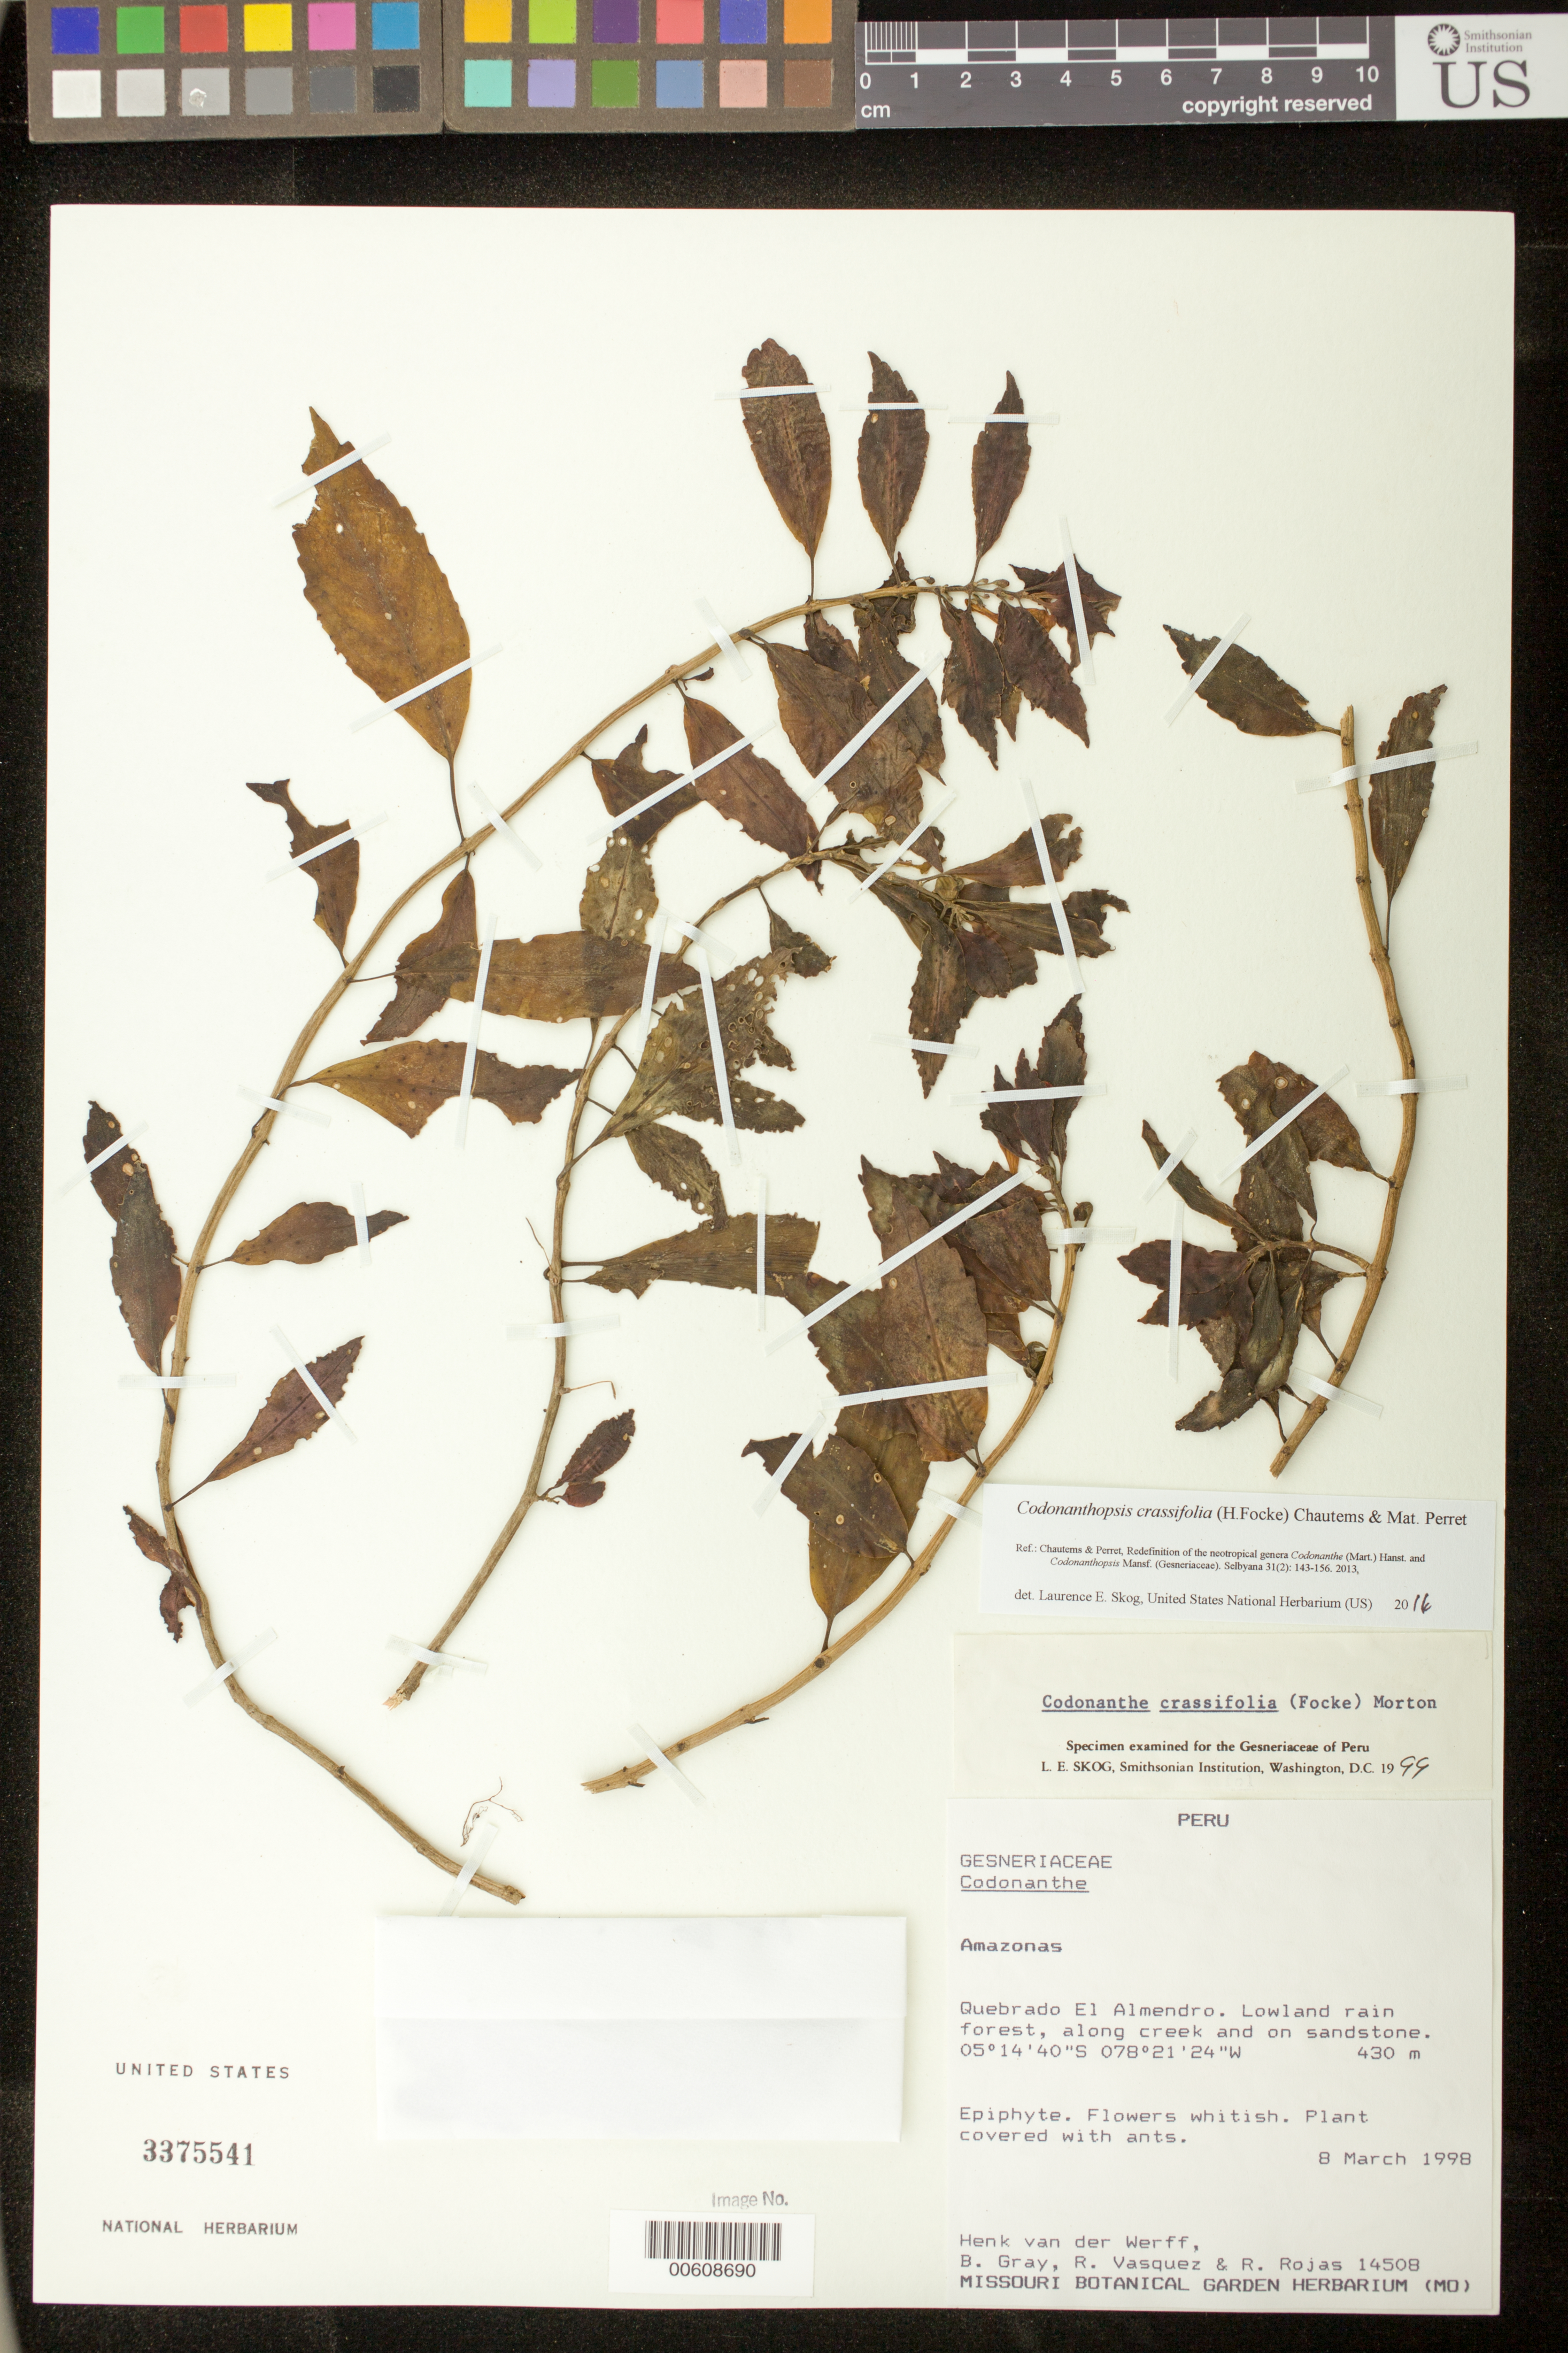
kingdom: Plantae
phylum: Tracheophyta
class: Magnoliopsida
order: Lamiales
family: Gesneriaceae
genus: Codonanthopsis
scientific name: Codonanthopsis crassifolia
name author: (H. Focke) Chautems & Mat.Perret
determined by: Skog, Laurence E.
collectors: H. van der Werff, B. Gray, R. Rojas & R. Vasquez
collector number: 14508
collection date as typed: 08 Mar 1998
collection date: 1998-03-08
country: Peru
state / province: Amazonas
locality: Quebrado El Almendro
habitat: Lowland rain forest, along creek and on sandstone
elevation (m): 430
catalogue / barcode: US 3375541